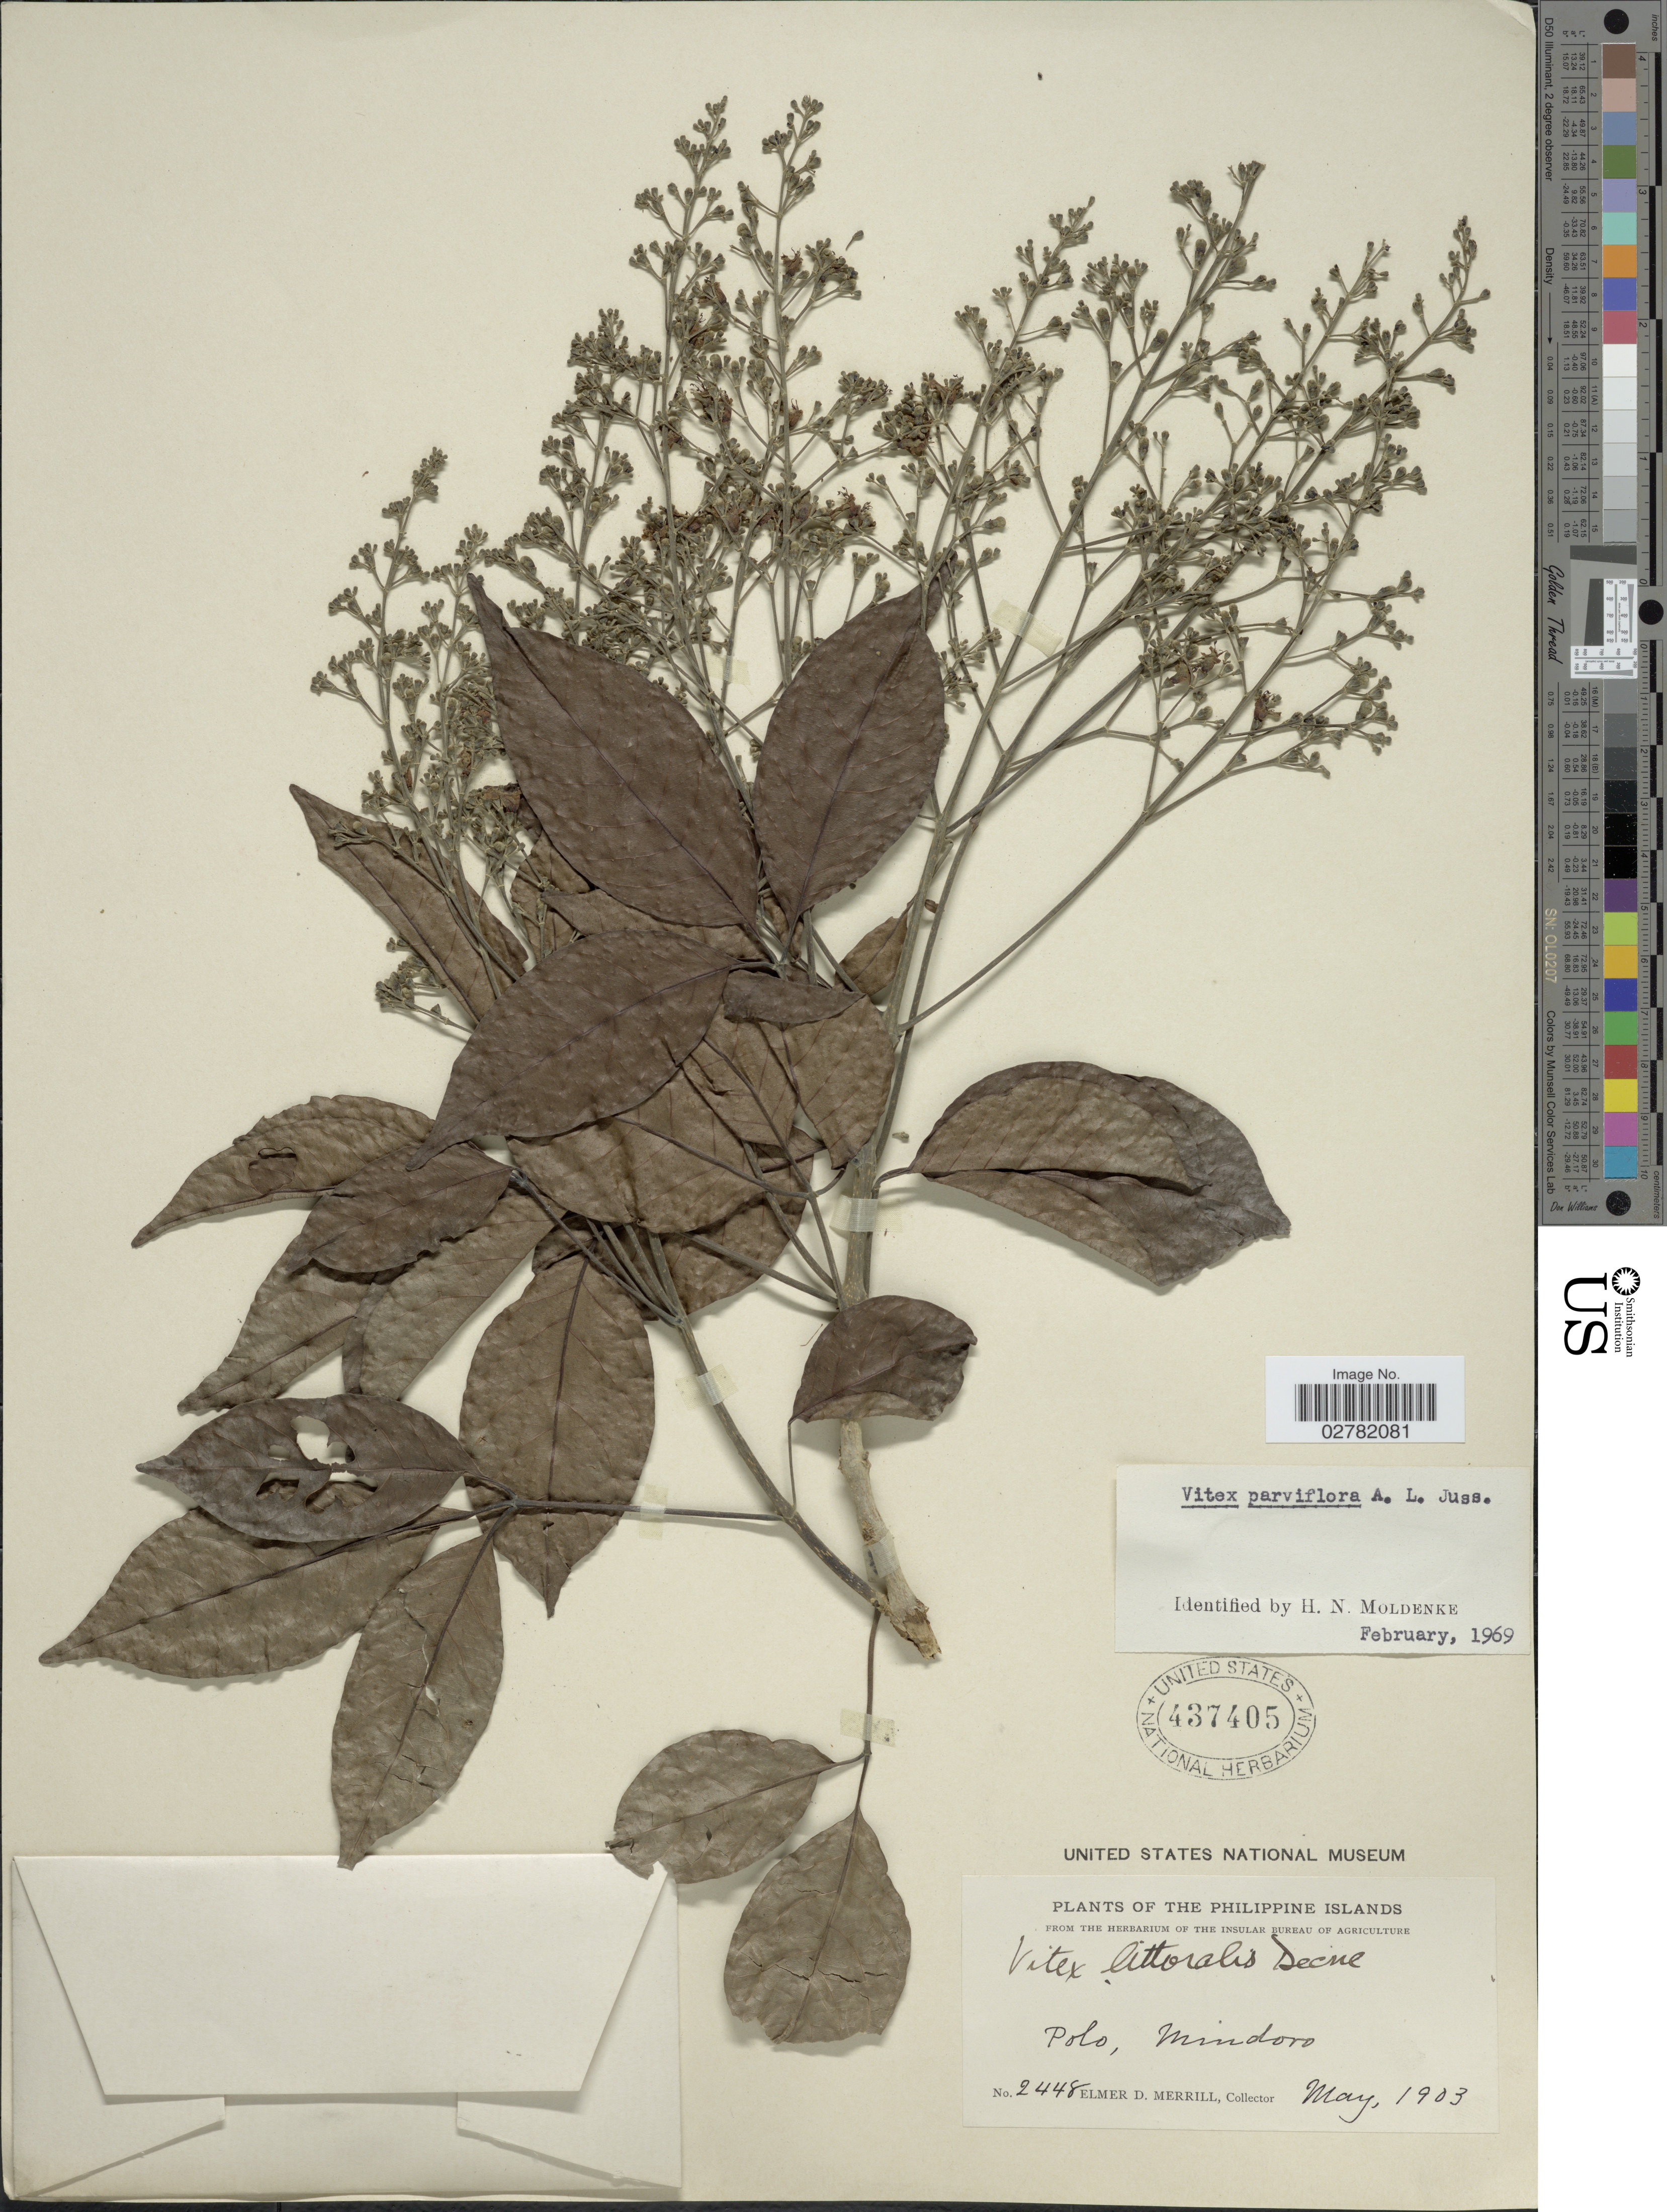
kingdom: Plantae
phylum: Tracheophyta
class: Magnoliopsida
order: Lamiales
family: Lamiaceae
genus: Vitex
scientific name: Vitex parviflora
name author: Juss.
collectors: E. D. Merrill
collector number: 2448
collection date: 1903-05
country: Philippines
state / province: Mimaropa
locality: Philippine Islands. Polo, Mindoro.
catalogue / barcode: US 437405